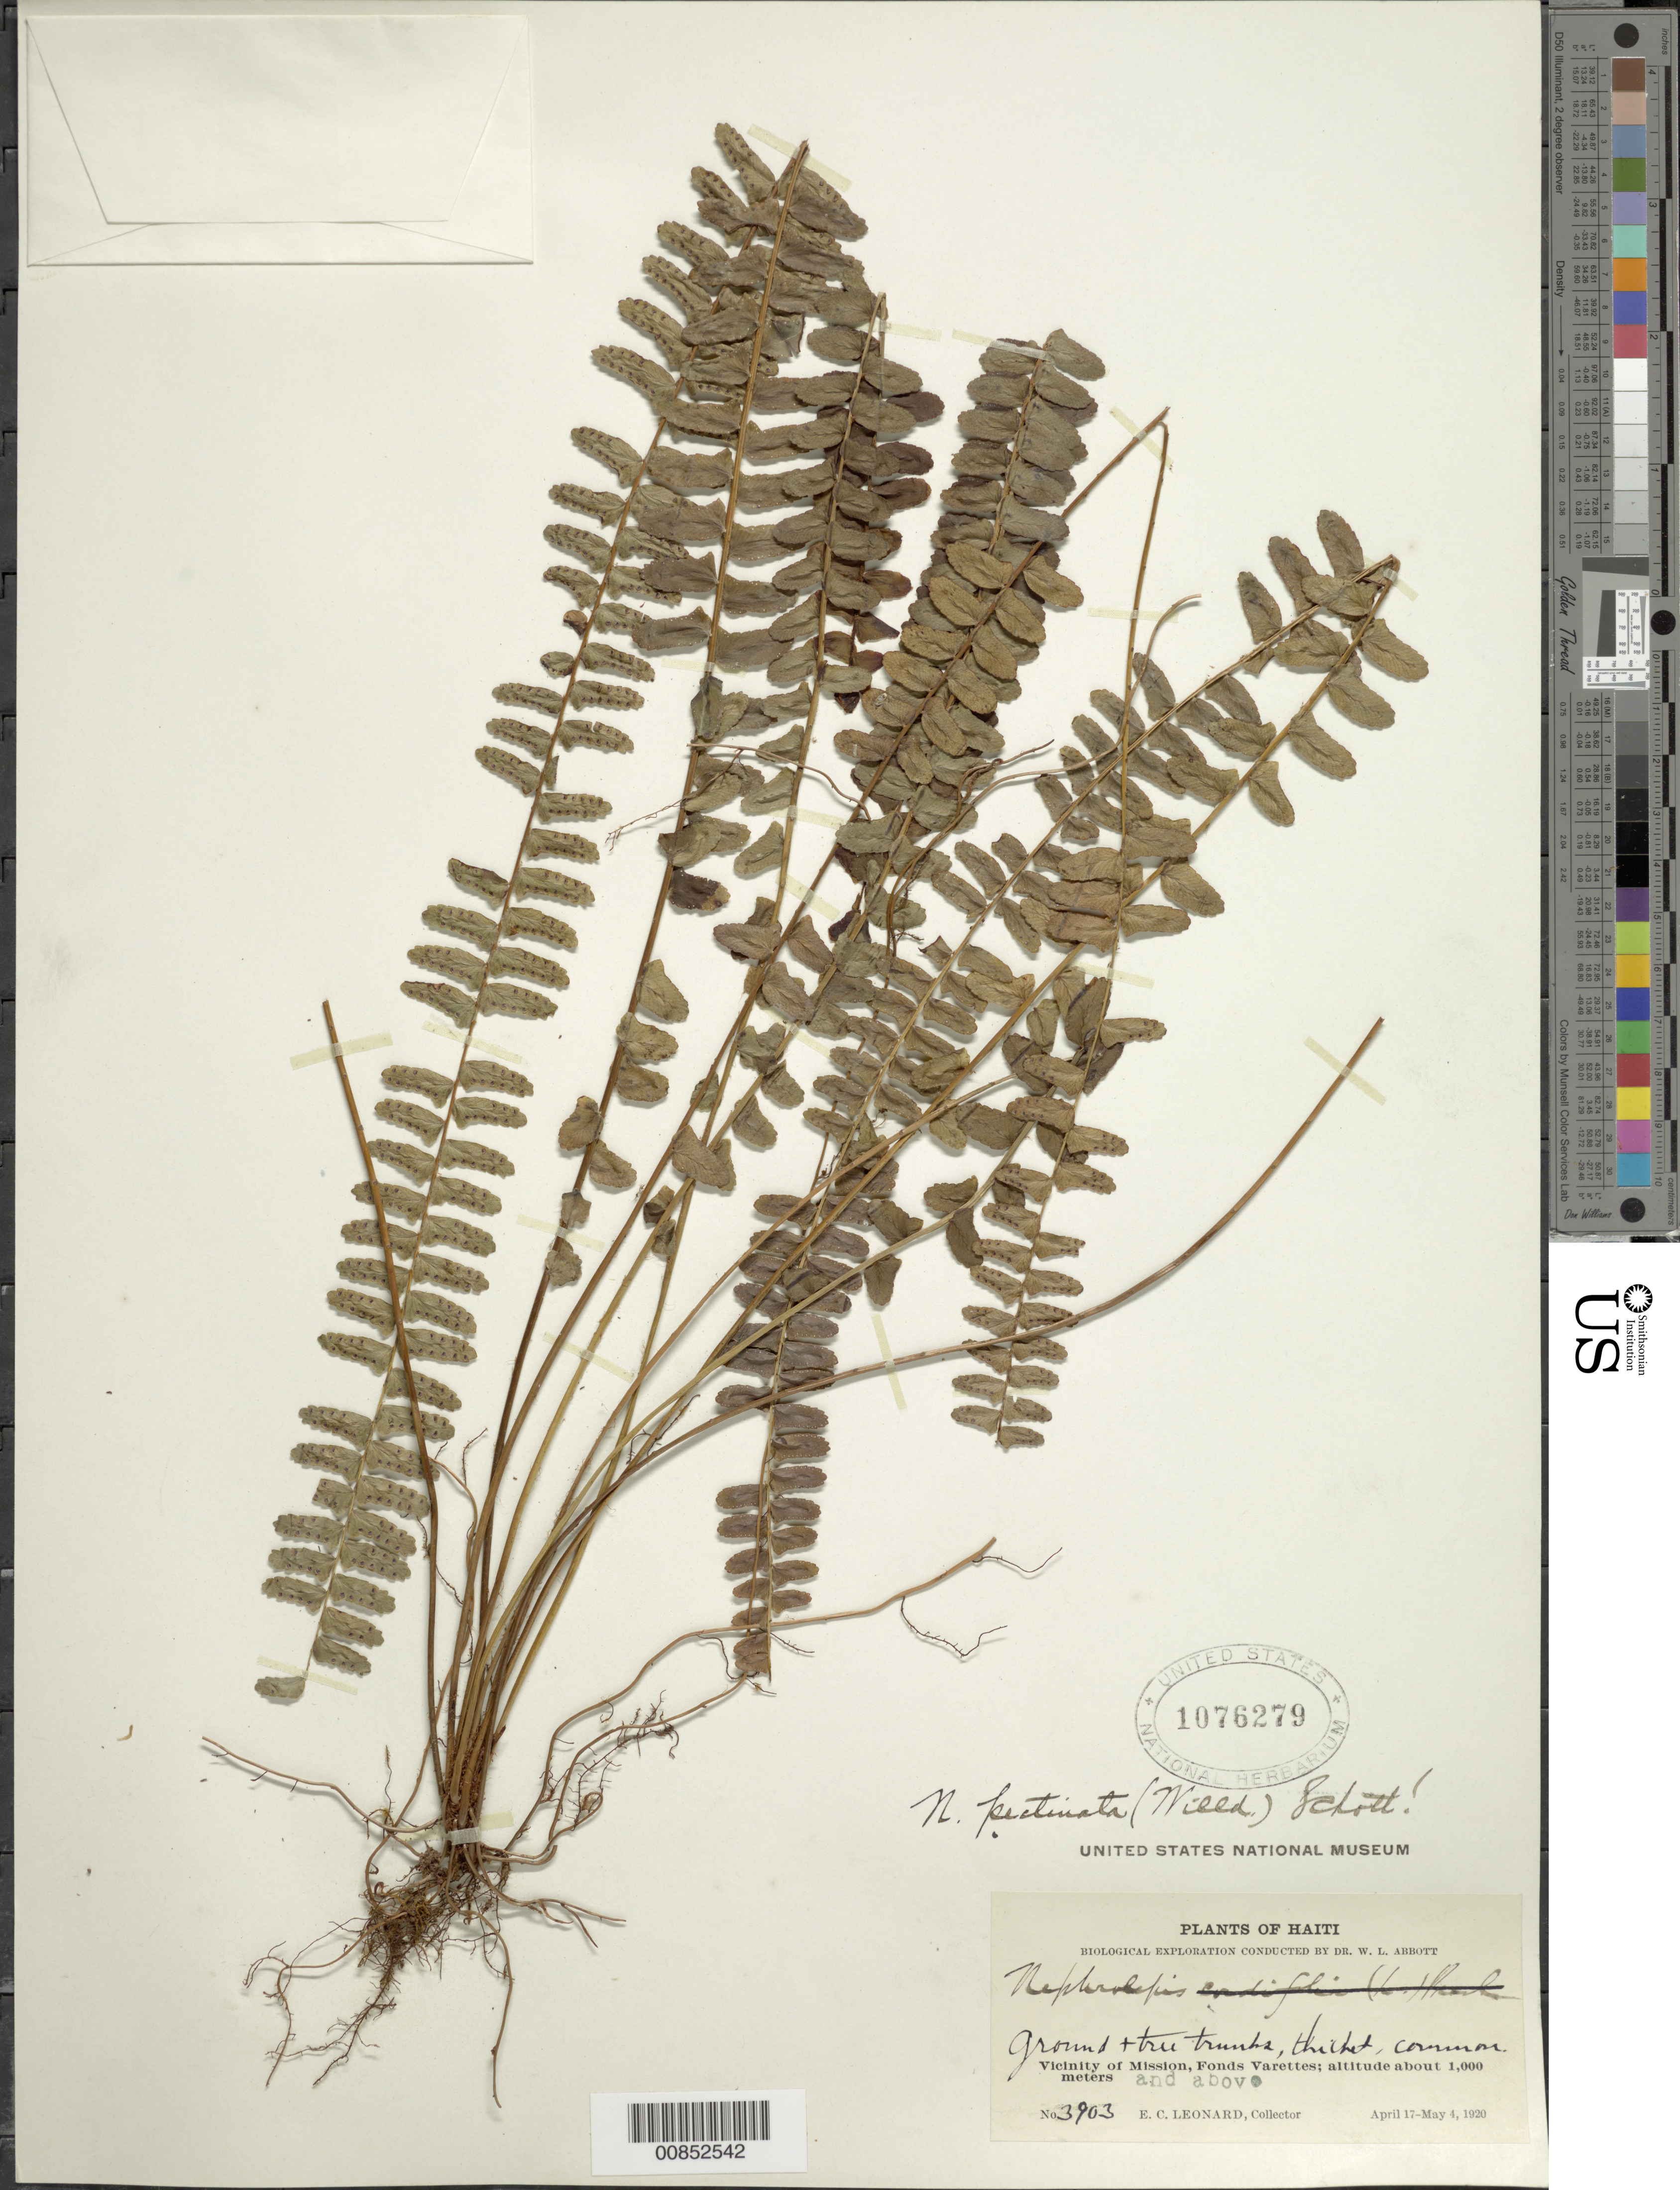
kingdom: Plantae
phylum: Tracheophyta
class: Polypodiopsida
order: Polypodiales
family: Nephrolepidaceae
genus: Nephrolepis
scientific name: Nephrolepis pectinata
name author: (Willd.) Schott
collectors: E. C. Leonard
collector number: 3903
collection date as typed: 17 Apr 1920 to 04 May 1920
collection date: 1920-04-17/1920-05-04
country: Haiti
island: Hispaniola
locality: Fonds Varettes, vicinity of Mission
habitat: Ground and tree trunks, thicket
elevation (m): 1000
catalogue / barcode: US 1076279